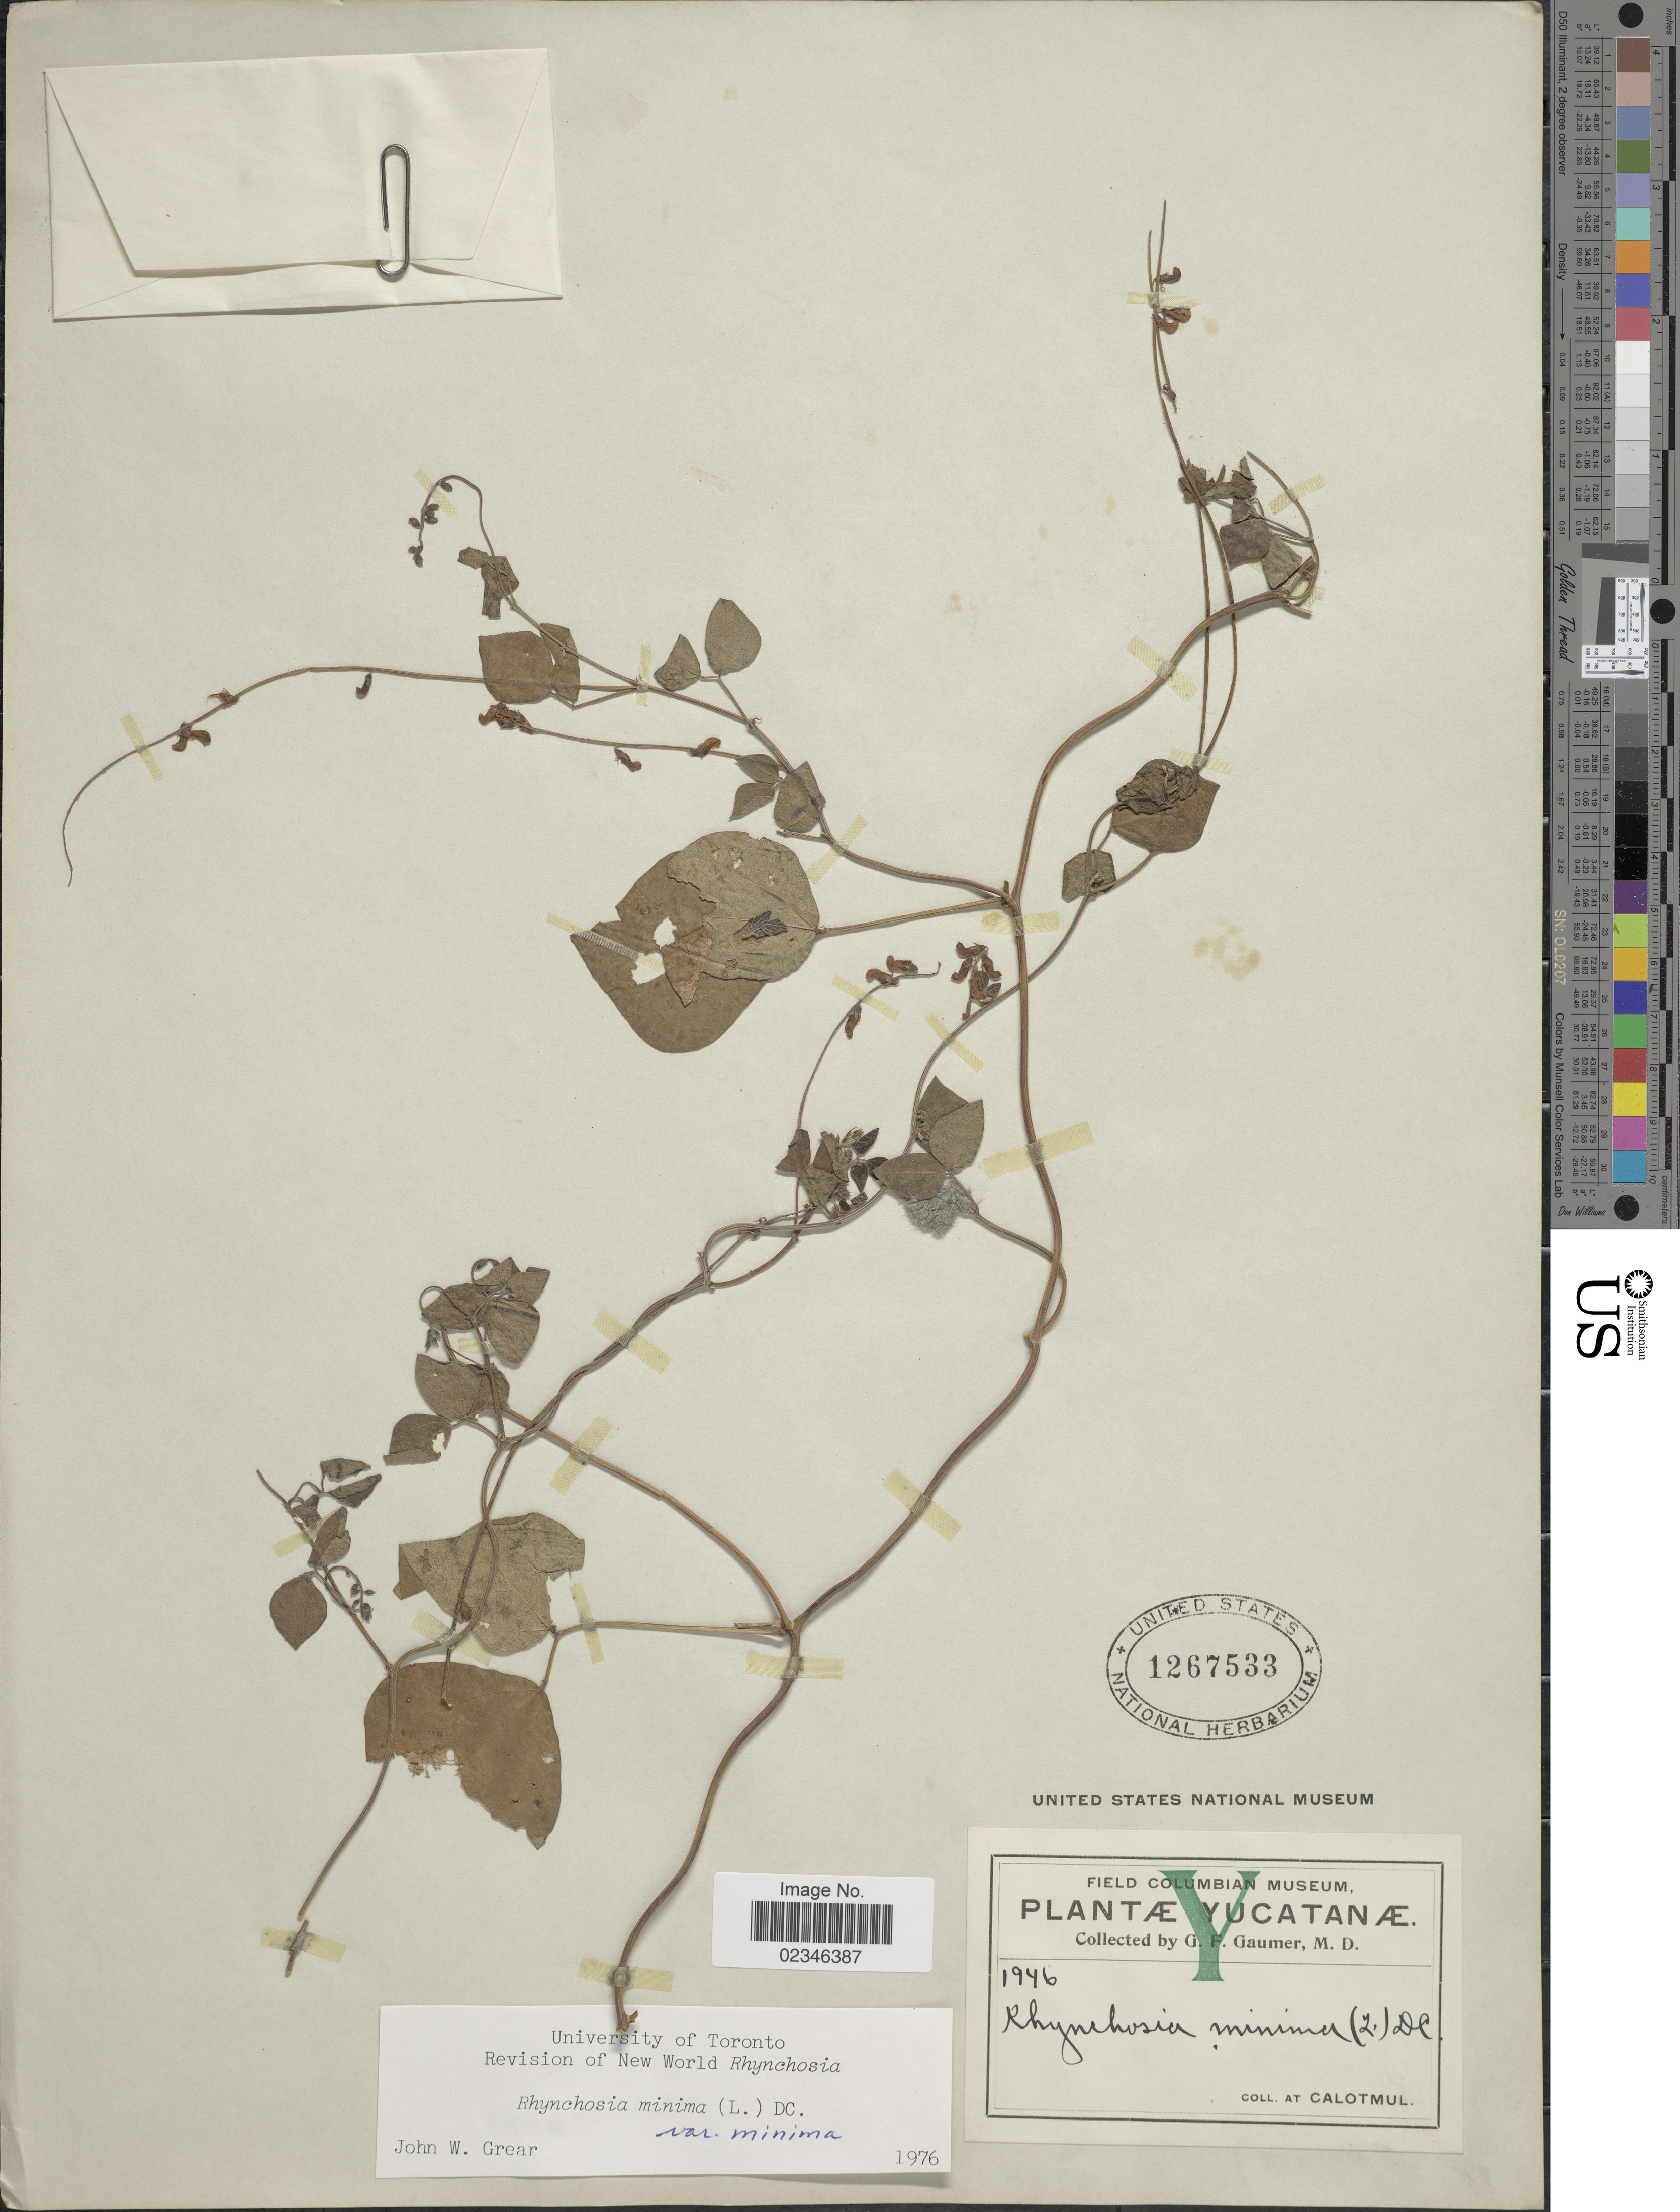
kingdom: Plantae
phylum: Tracheophyta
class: Magnoliopsida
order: Fabales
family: Fabaceae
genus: Rhynchosia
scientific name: Rhynchosia minima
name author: (L.) DC.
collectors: G. F. Gaumer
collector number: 1946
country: Mexico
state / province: Yucatán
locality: Yucatanæ. At Calotmul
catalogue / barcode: US 1267533